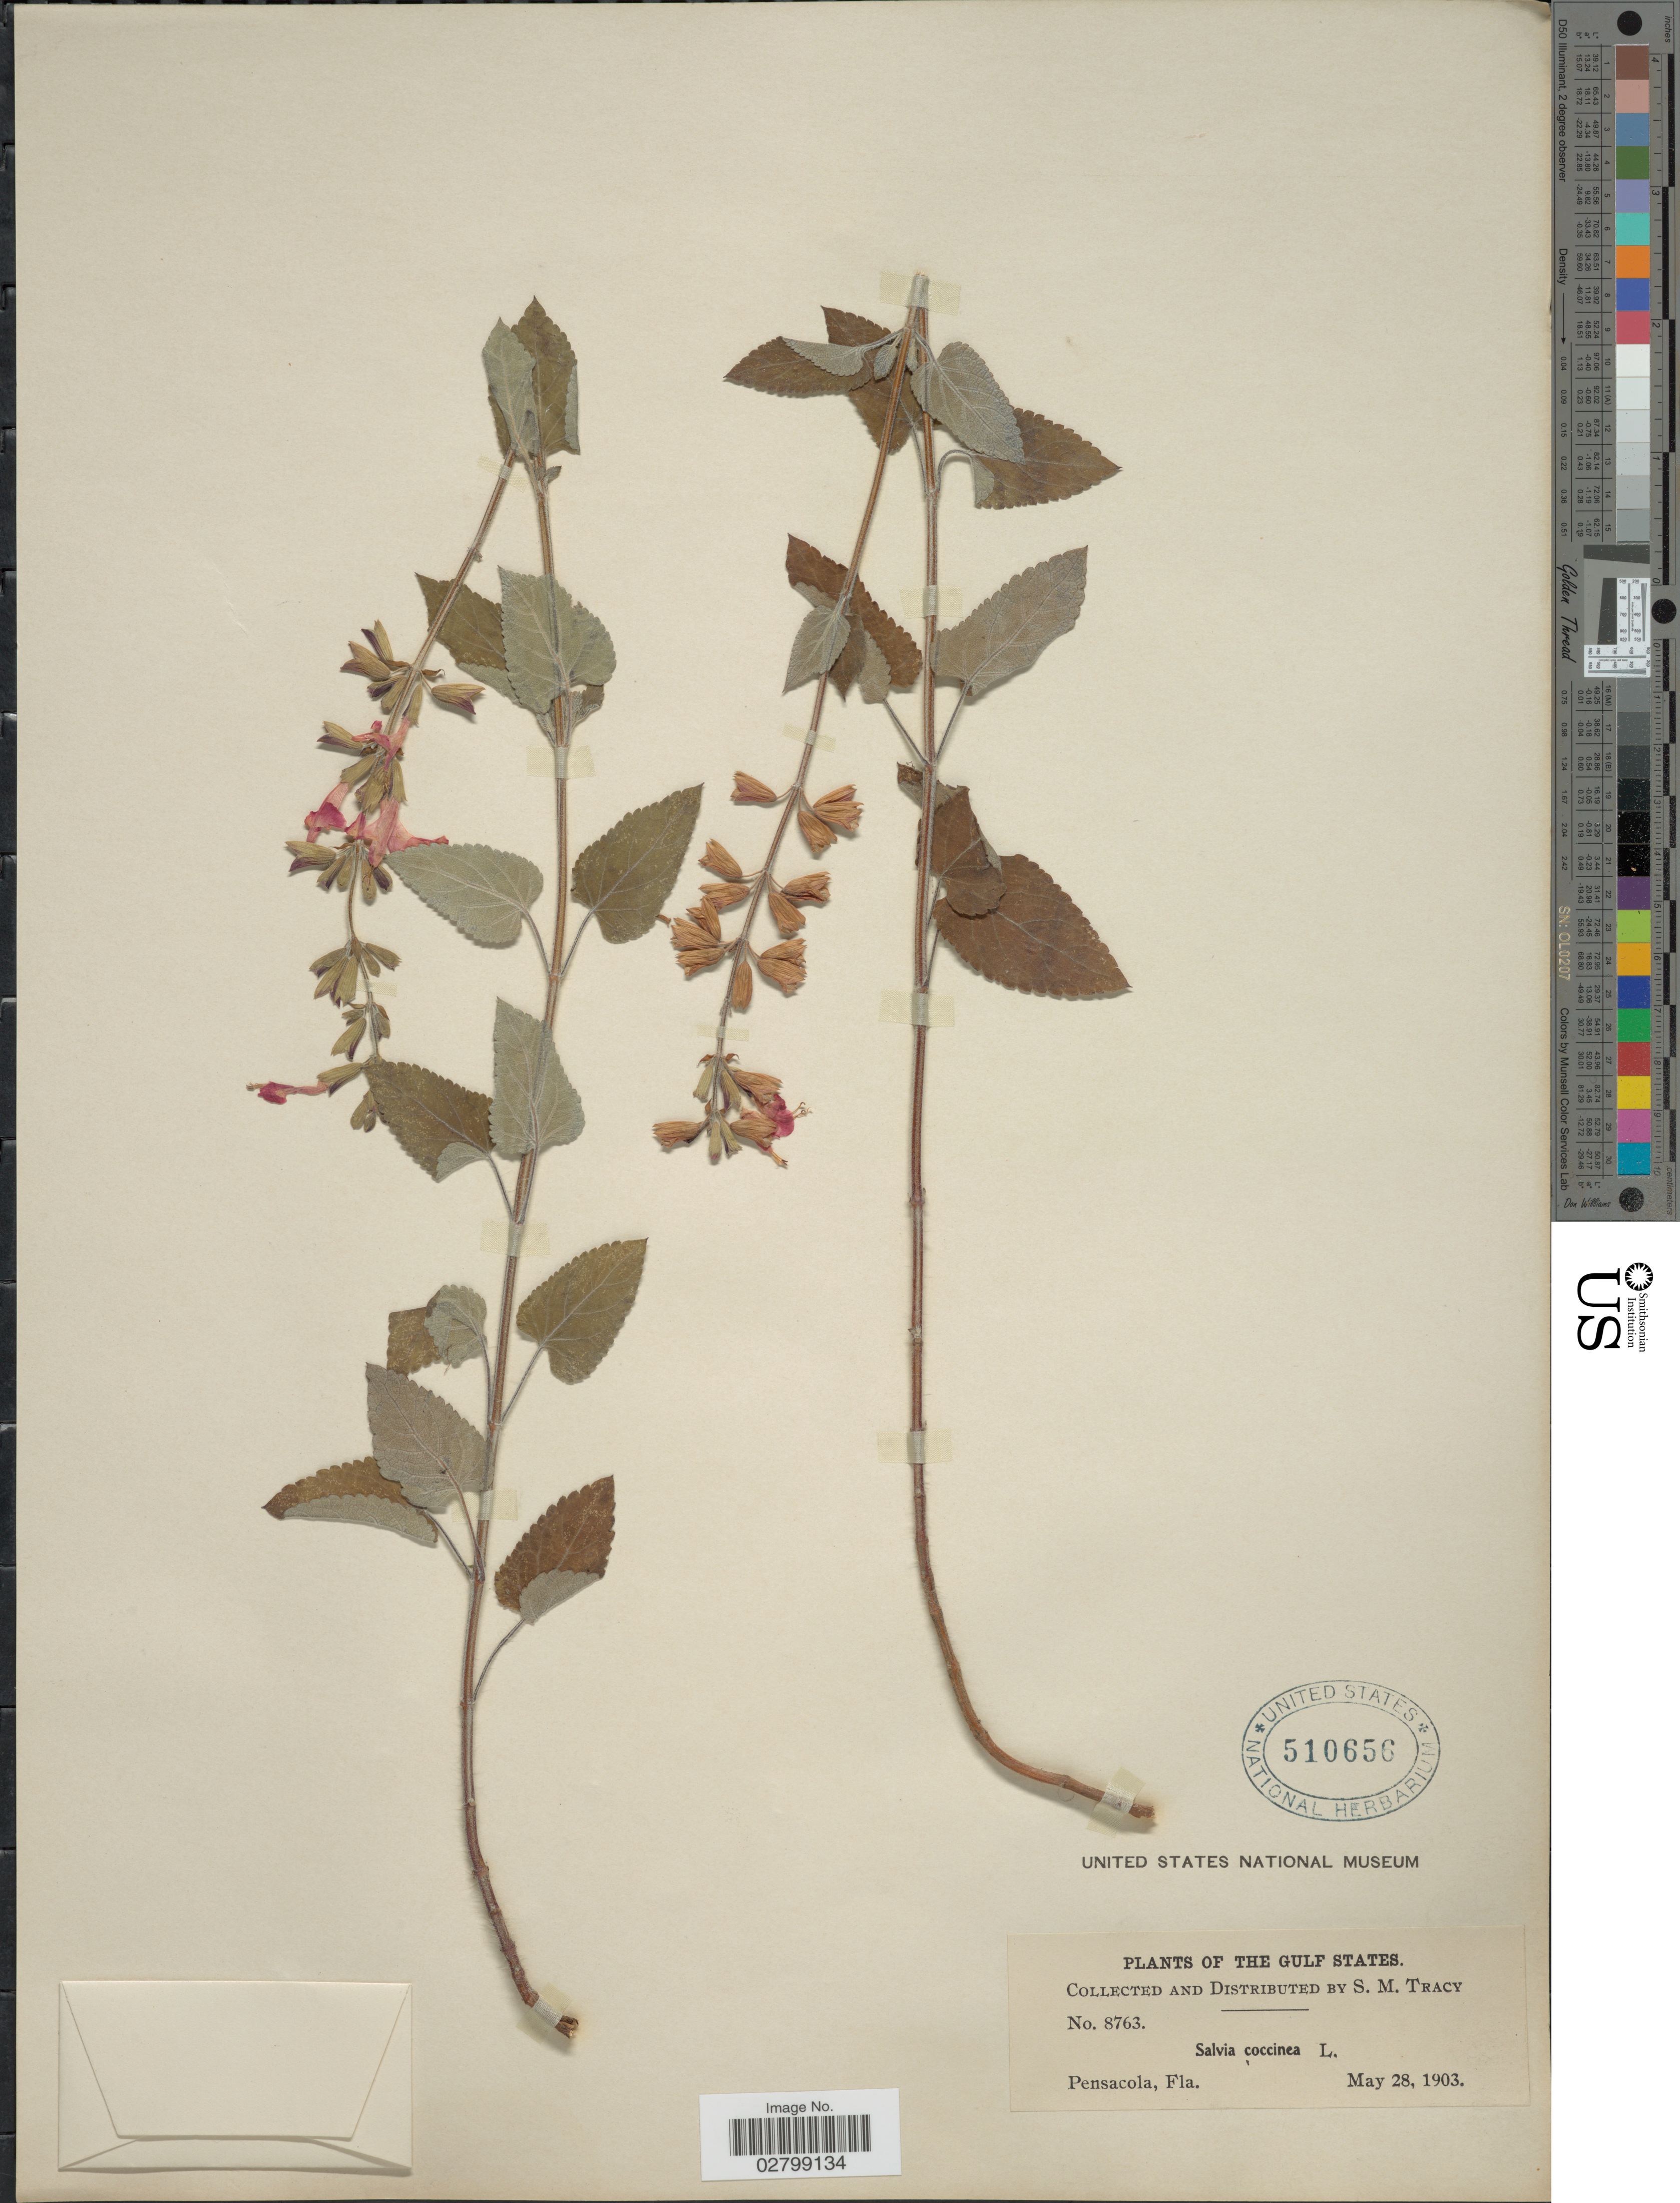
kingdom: Plantae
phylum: Tracheophyta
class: Magnoliopsida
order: Lamiales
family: Lamiaceae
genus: Salvia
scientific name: Salvia coccinea 'Naples Lavender'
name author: L. f. ex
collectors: S. M. Tracy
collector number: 8763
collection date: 1903-05-28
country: United States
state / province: Florida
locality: The Gulf States. Pensacola.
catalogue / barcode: US 510656